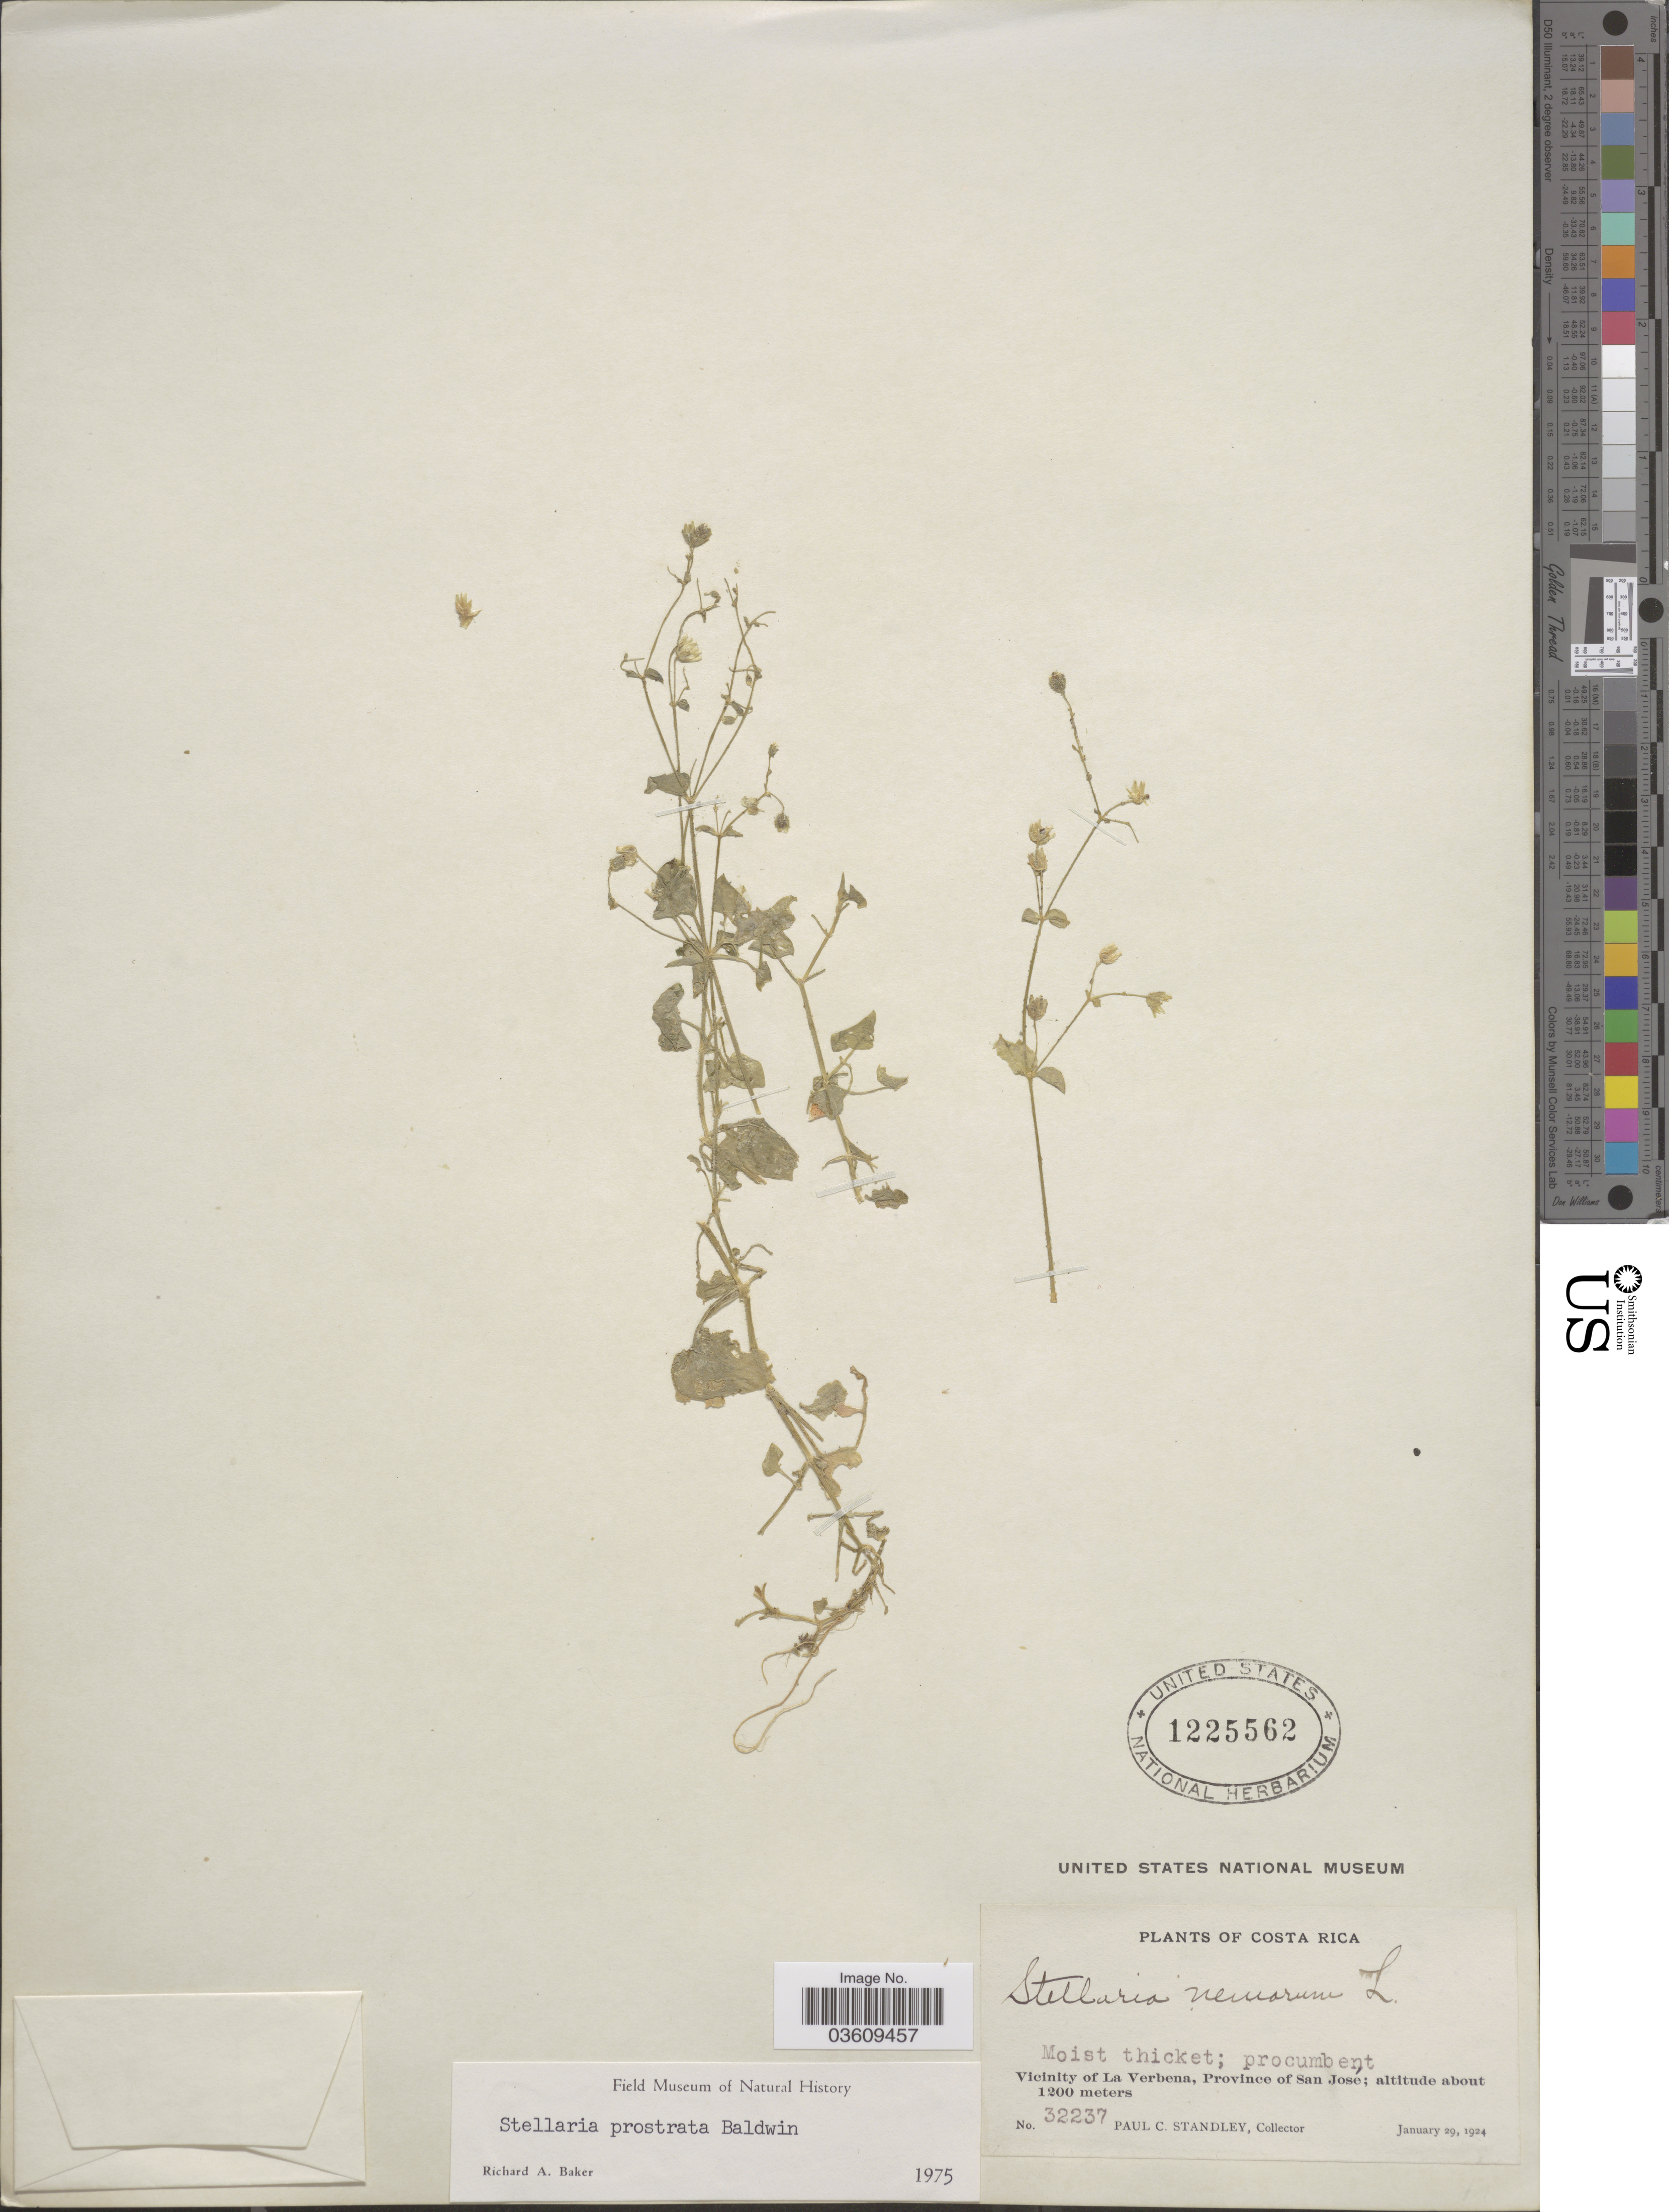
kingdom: Plantae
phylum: Tracheophyta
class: Magnoliopsida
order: Caryophyllales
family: Caryophyllaceae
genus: Stellaria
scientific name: Stellaria prostrata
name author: Baldwin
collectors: P. C. Standley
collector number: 32237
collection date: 1924-01-29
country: Costa Rica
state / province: San José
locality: Vicinity of La Verbena.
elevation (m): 1200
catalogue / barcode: US 1225562